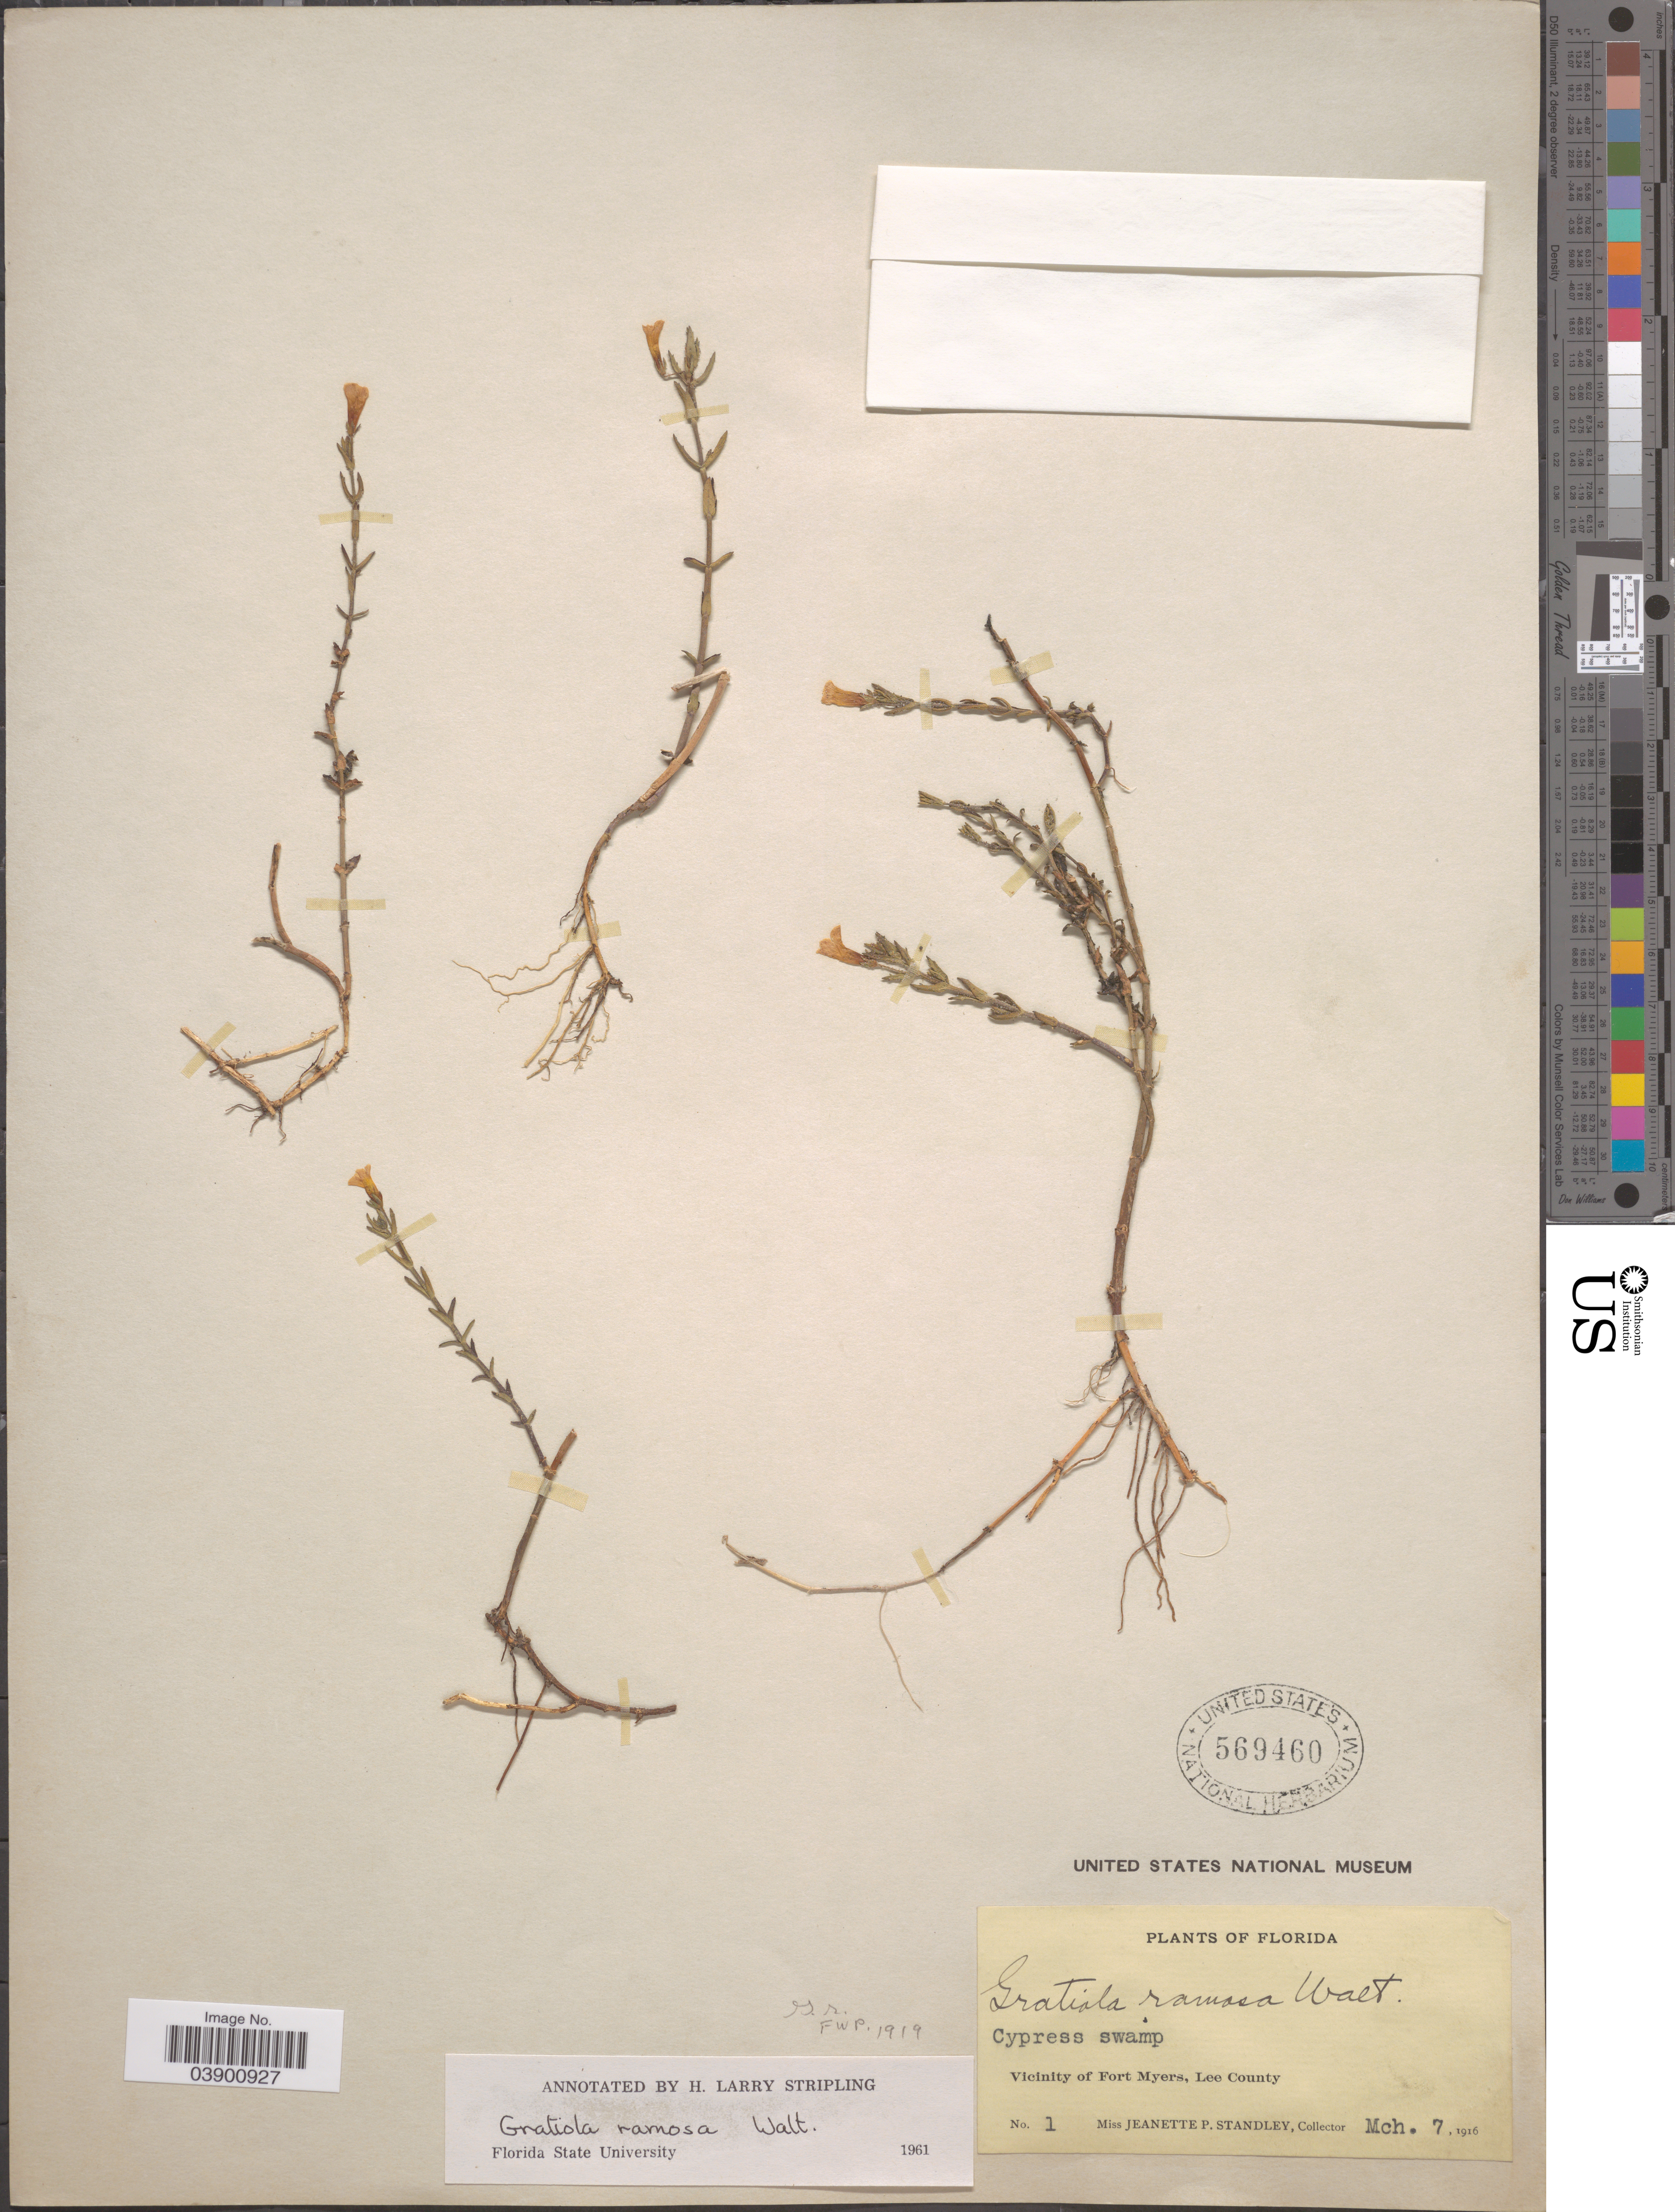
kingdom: Plantae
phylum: Tracheophyta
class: Magnoliopsida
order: Lamiales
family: Plantaginaceae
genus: Gratiola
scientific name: Gratiola ramosa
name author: Walter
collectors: J. P. Standley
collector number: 1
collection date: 1916-03-07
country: United States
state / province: Florida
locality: Vicinity of Fort Myers, Lee County.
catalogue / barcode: US 569460